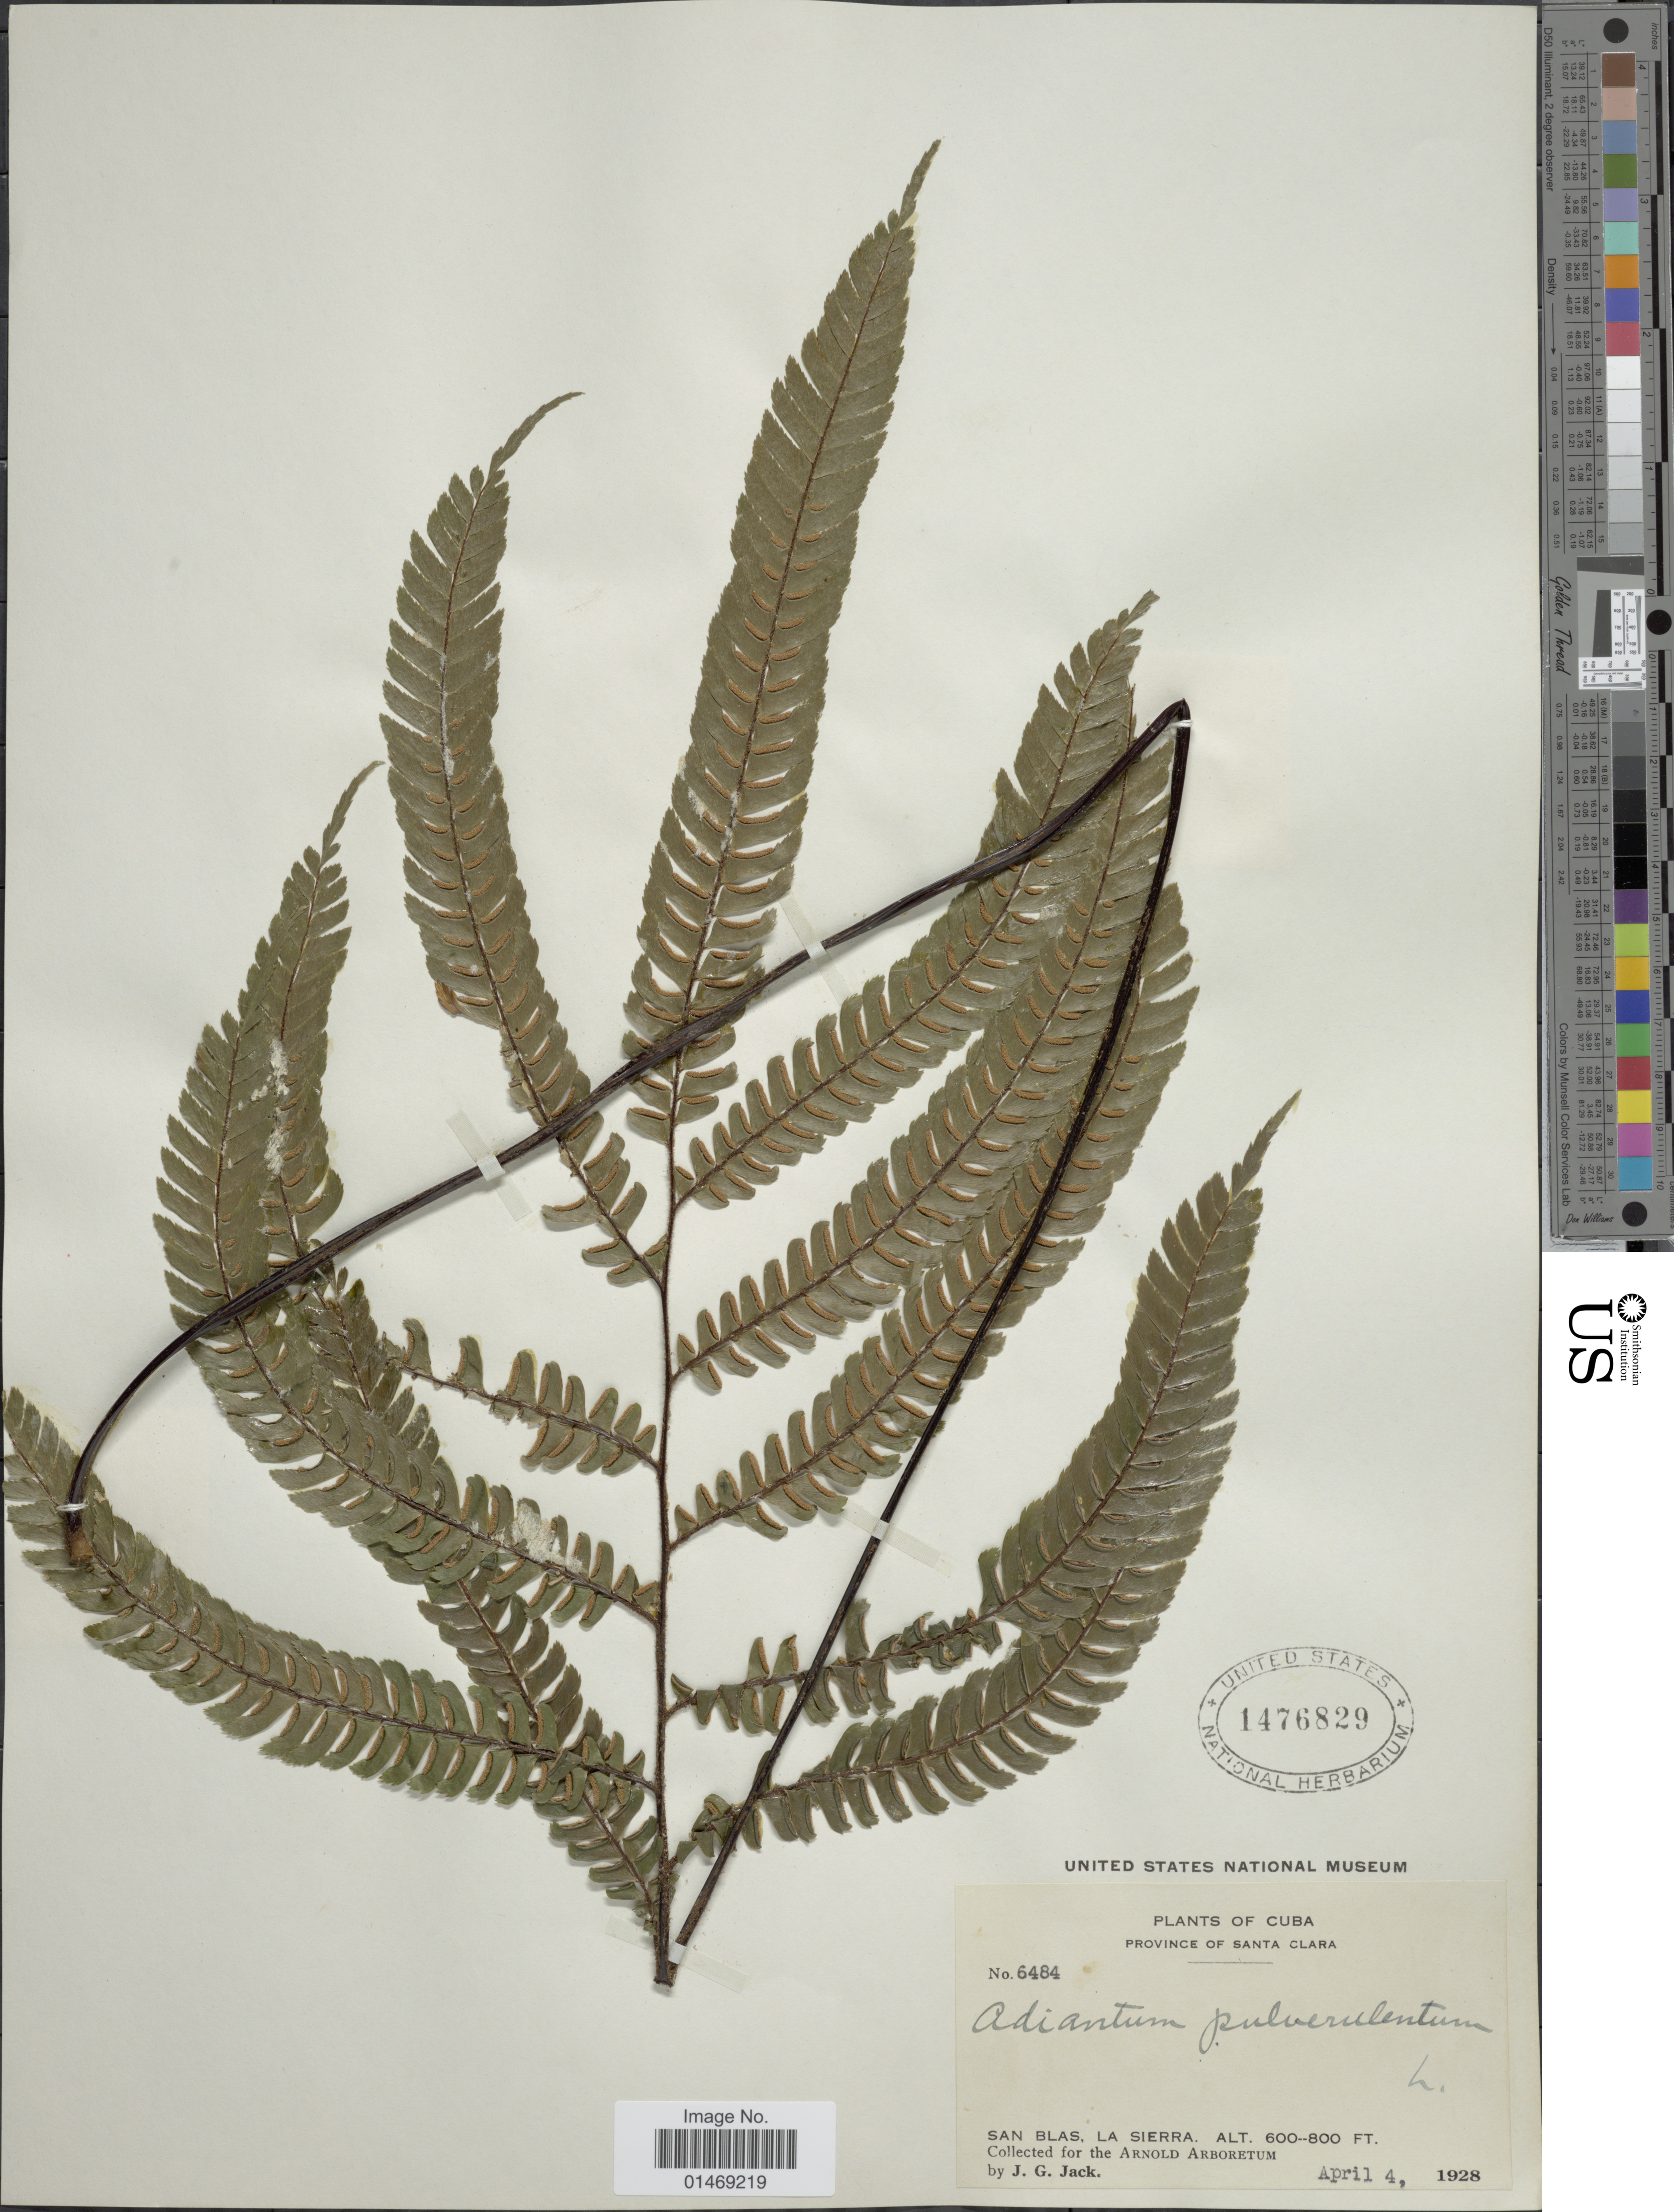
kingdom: Plantae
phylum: Tracheophyta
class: Polypodiopsida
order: Polypodiales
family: Pteridaceae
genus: Adiantum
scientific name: Adiantum pulverulentum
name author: L.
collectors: J. G. Jack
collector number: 6484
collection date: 1928-04-04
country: Cuba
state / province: Las Villas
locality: Province of Santa Clara, San Blas, La Sierra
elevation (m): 183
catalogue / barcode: US 1476829